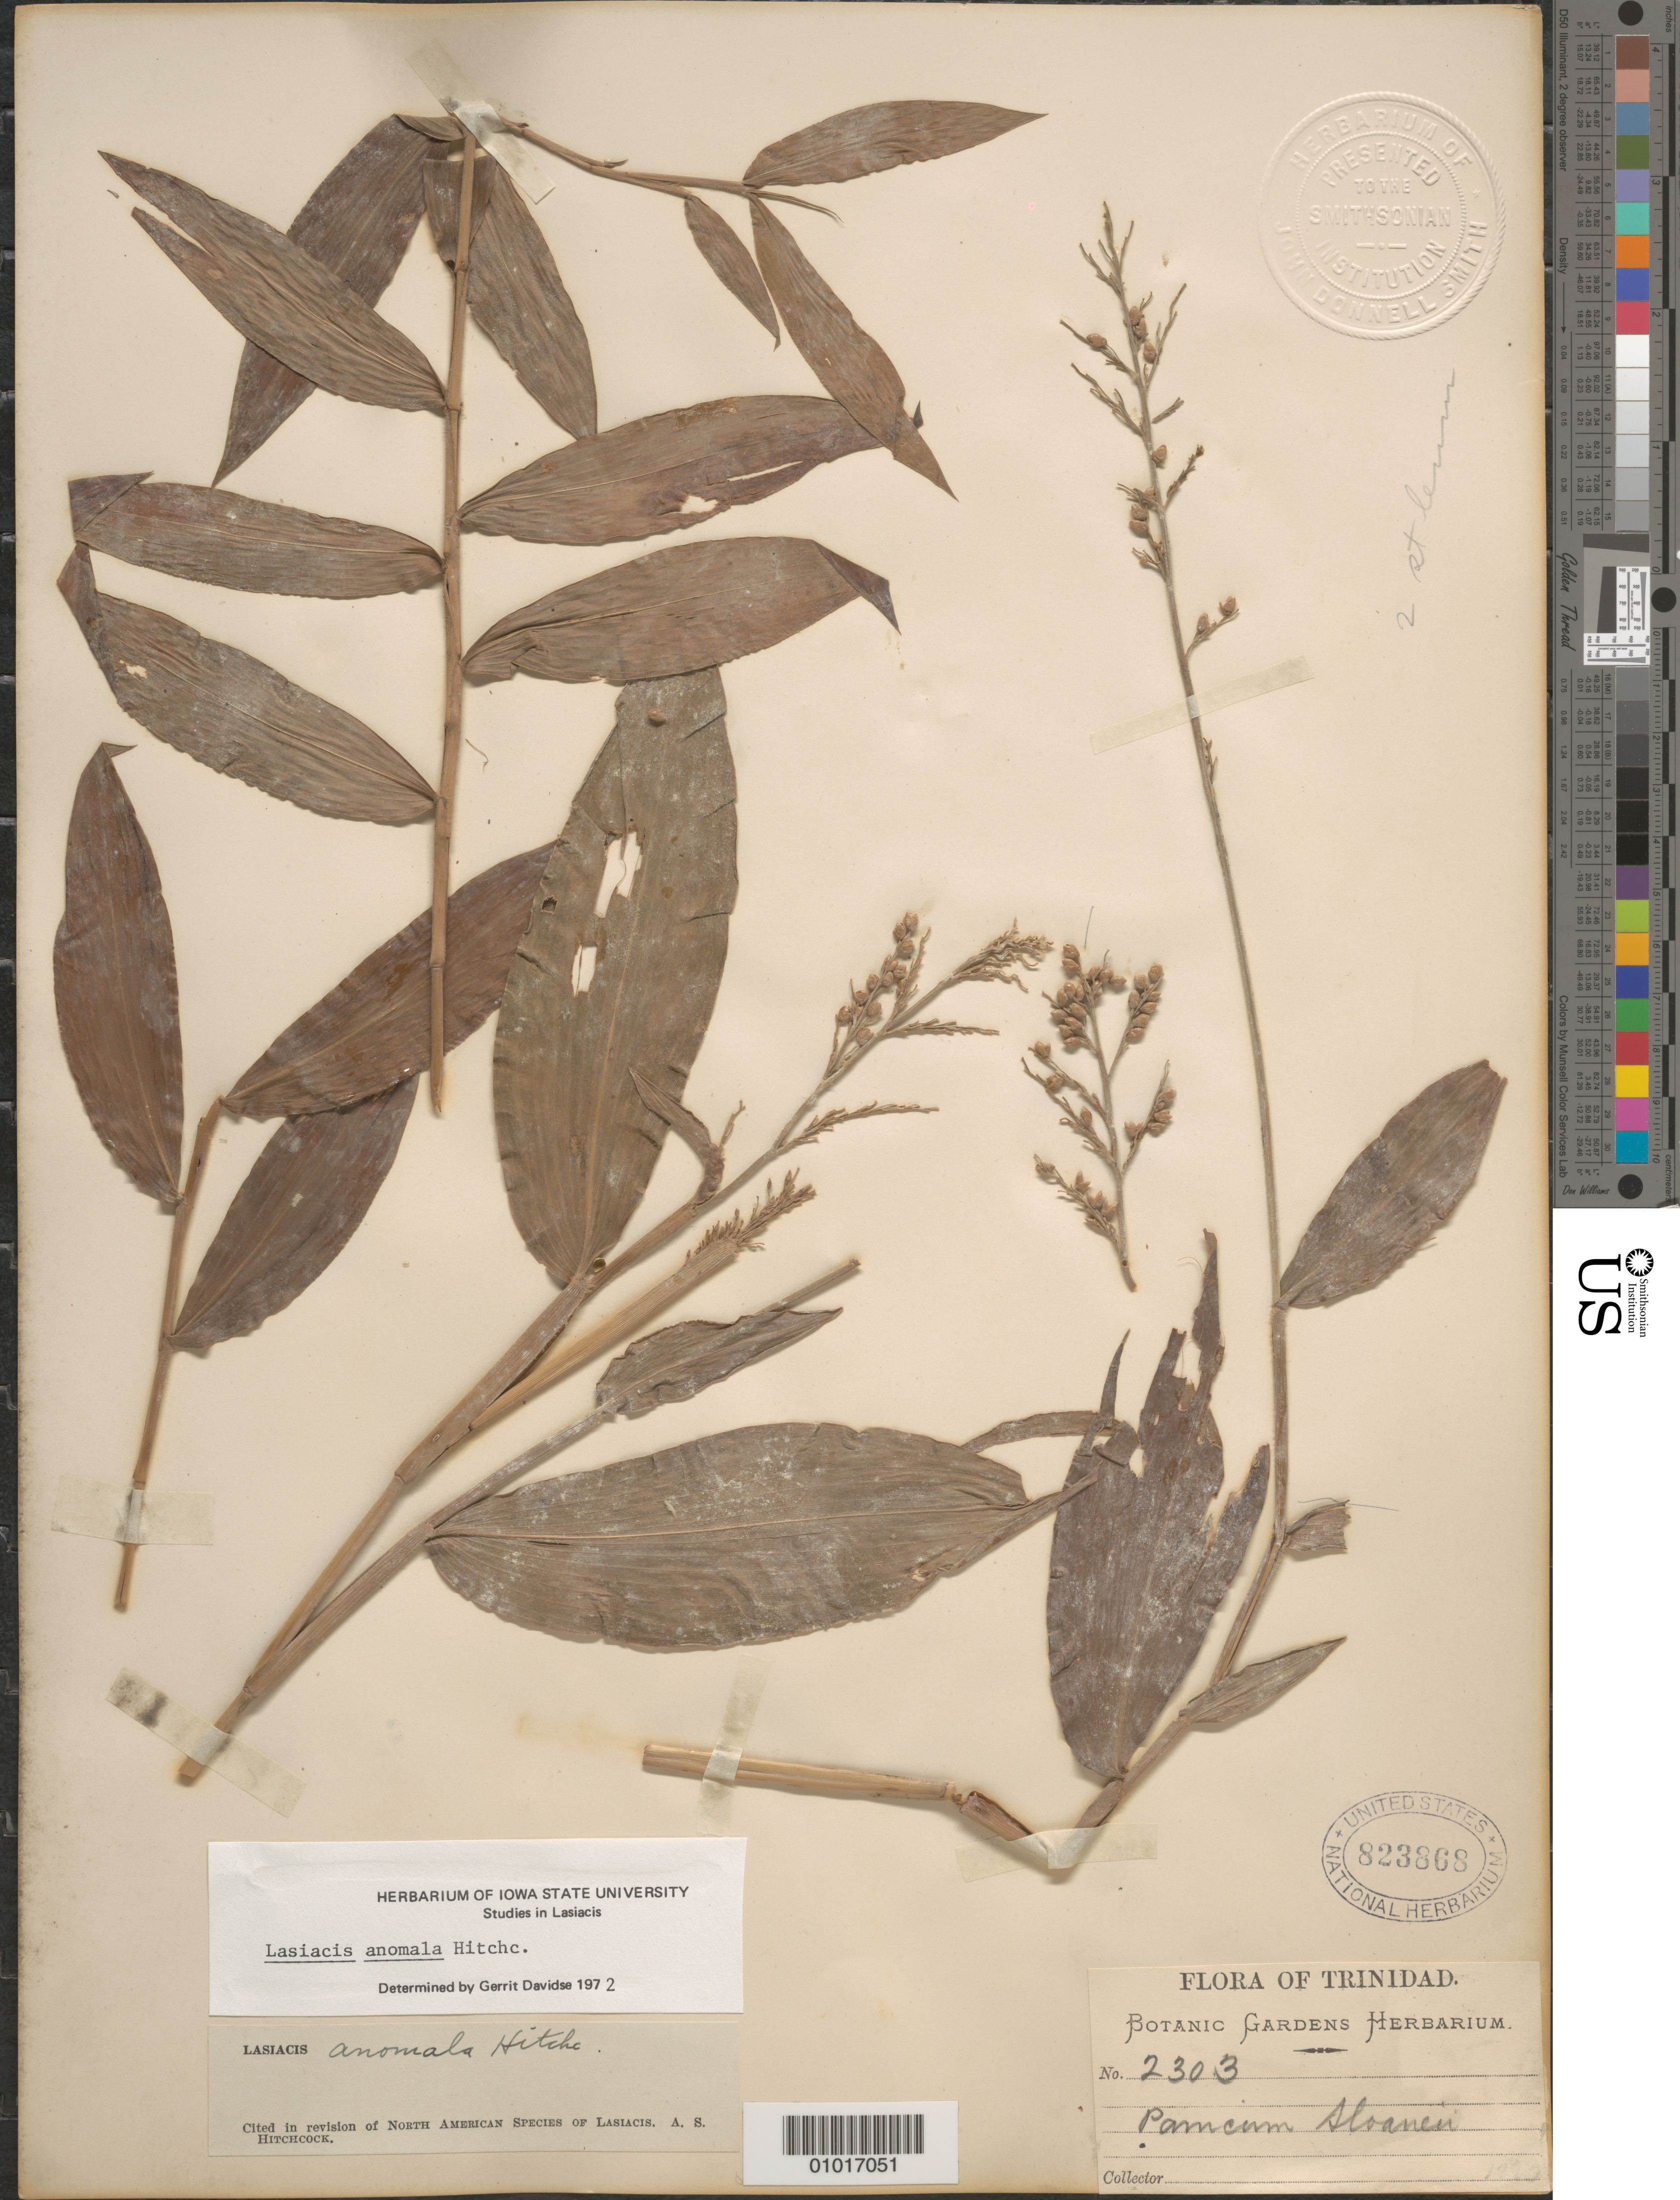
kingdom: Plantae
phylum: Tracheophyta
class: Liliopsida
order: Poales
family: Poaceae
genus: Lasiacis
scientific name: Lasiacis anomala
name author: Hitchc.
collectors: Botanic Gardens Herbarium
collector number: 2303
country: Trinidad and Tobago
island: Trinidad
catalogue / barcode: US 823868